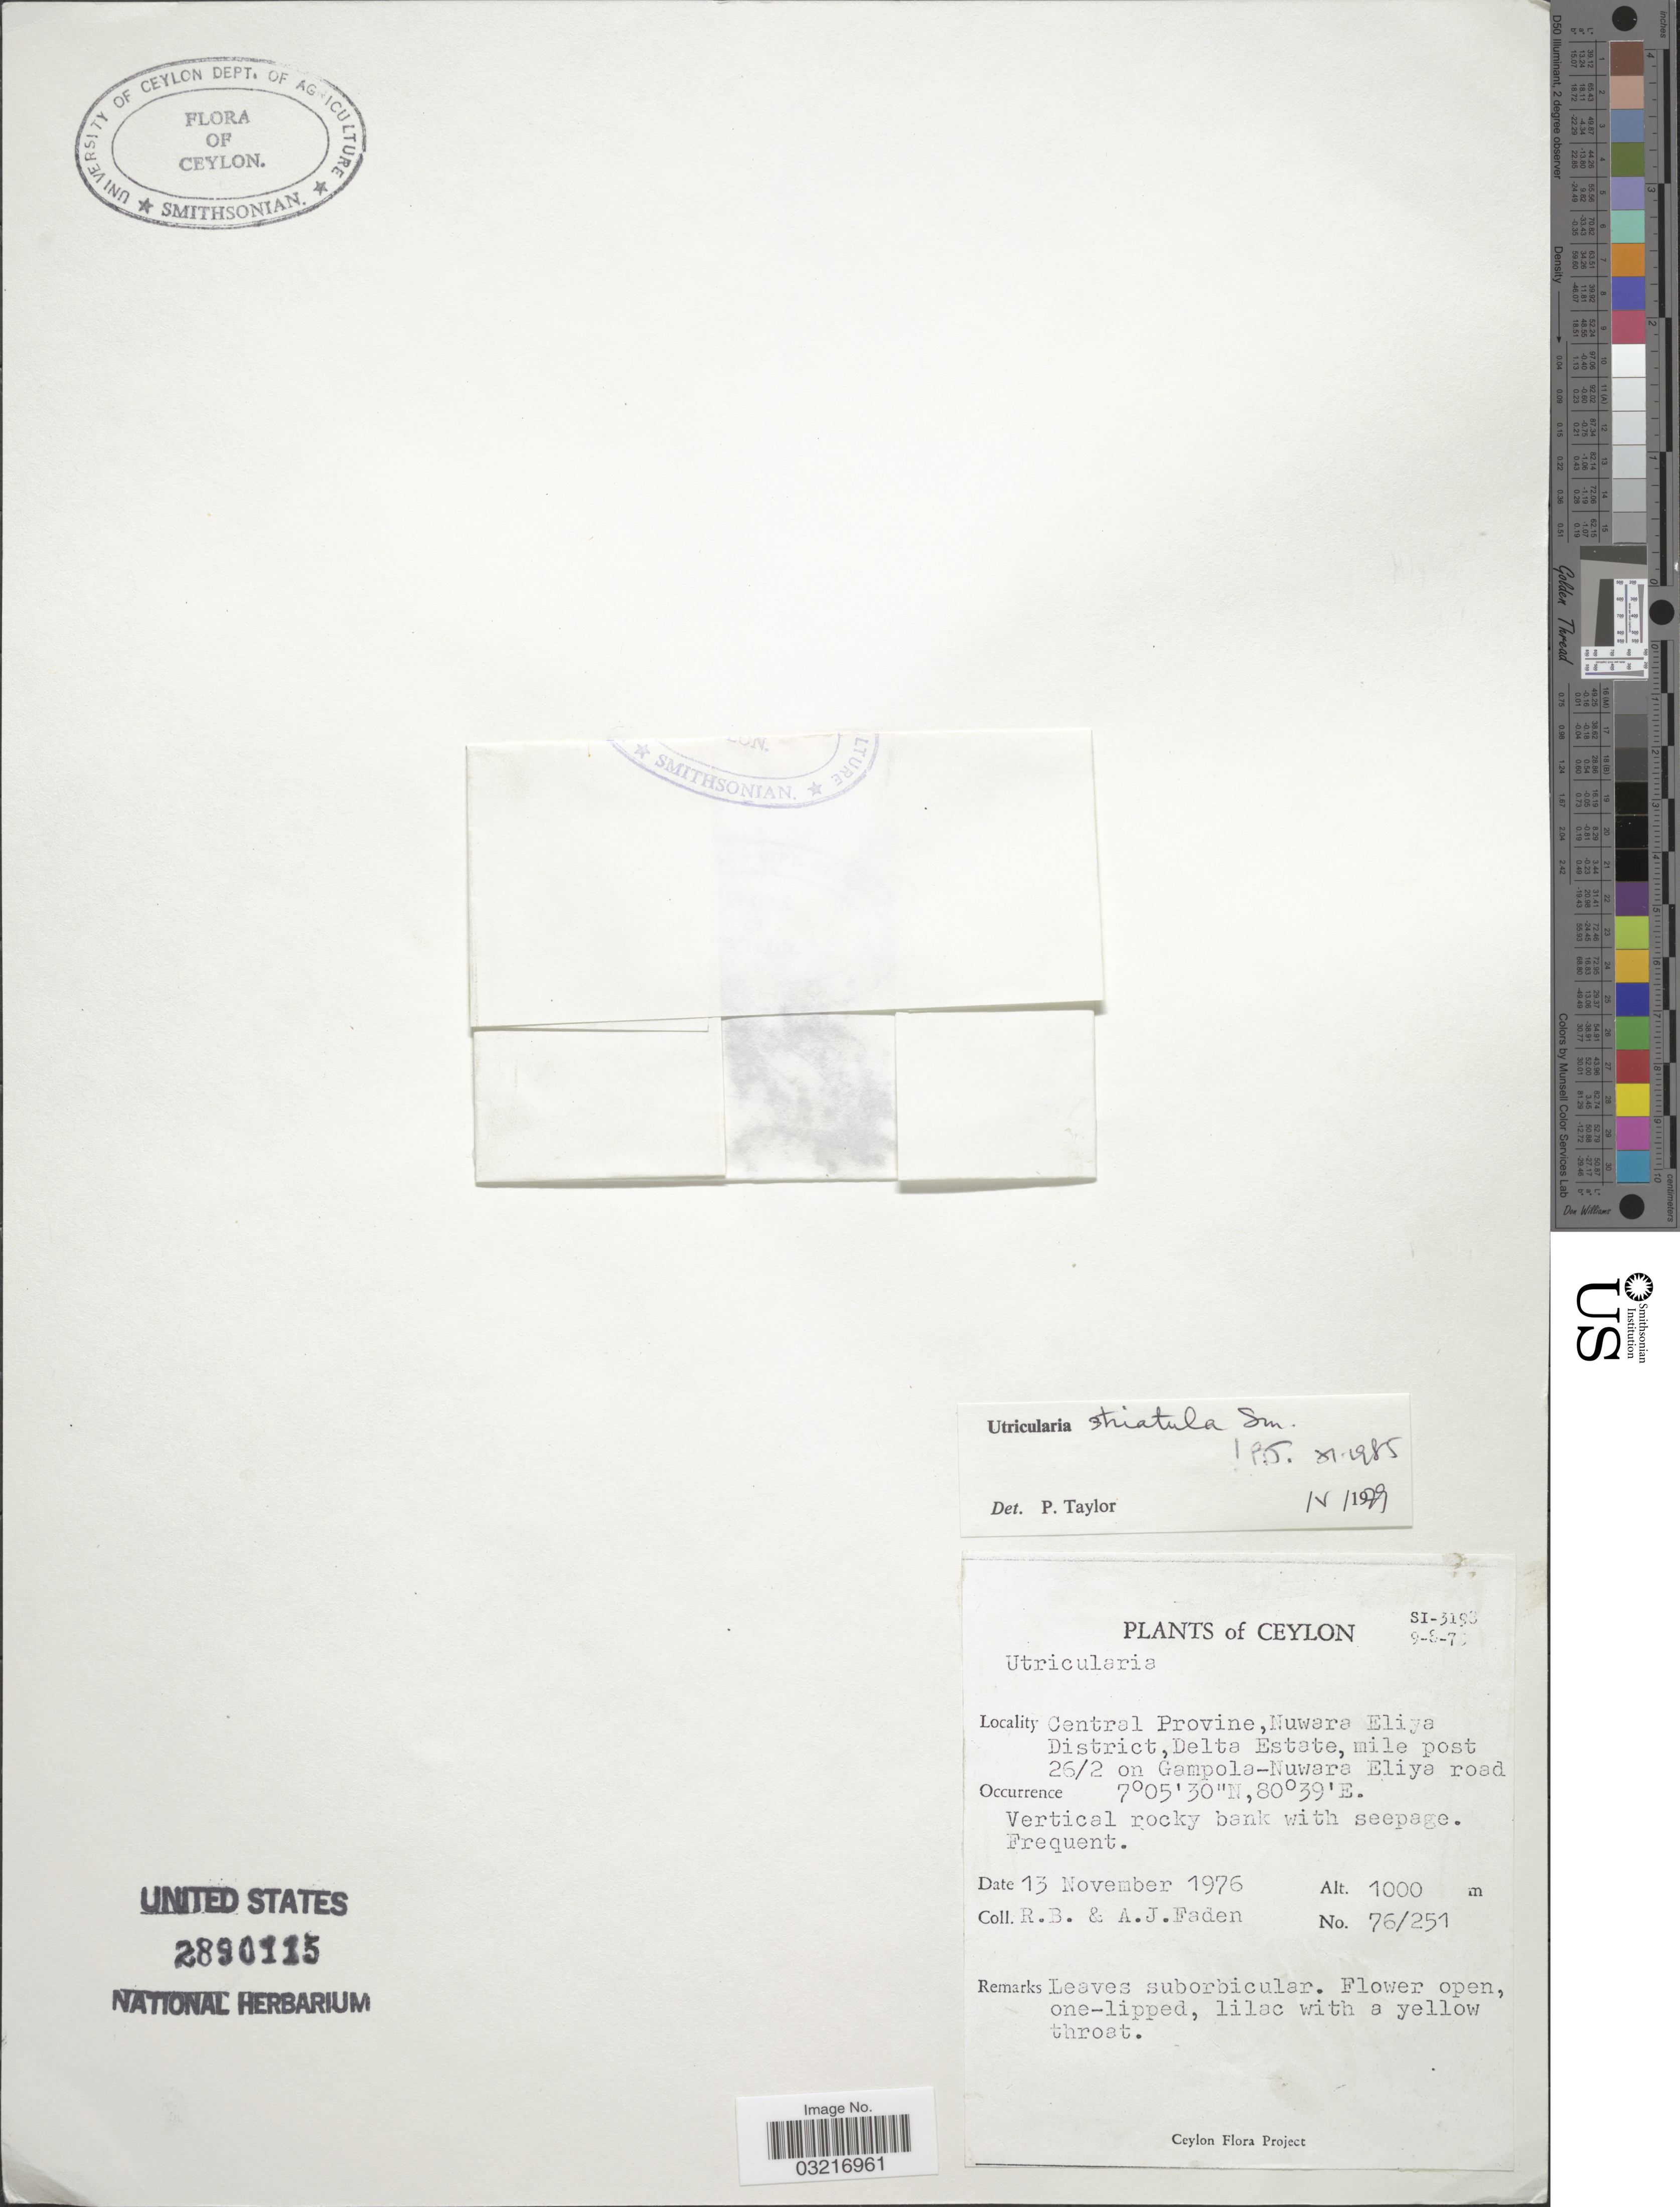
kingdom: Plantae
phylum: Tracheophyta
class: Magnoliopsida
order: Lamiales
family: Lentibulariaceae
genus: Utricularia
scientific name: Utricularia striatula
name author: Sm.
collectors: R. B. Faden & A. J. Faden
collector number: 76/251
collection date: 1976-11-13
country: Sri Lanka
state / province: Central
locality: Ceylon, Nuwara Eliya District, Delta Estate, mile post 26/2 on Gampola-Nuwara Eliya road.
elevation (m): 1000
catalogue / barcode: US 2890115